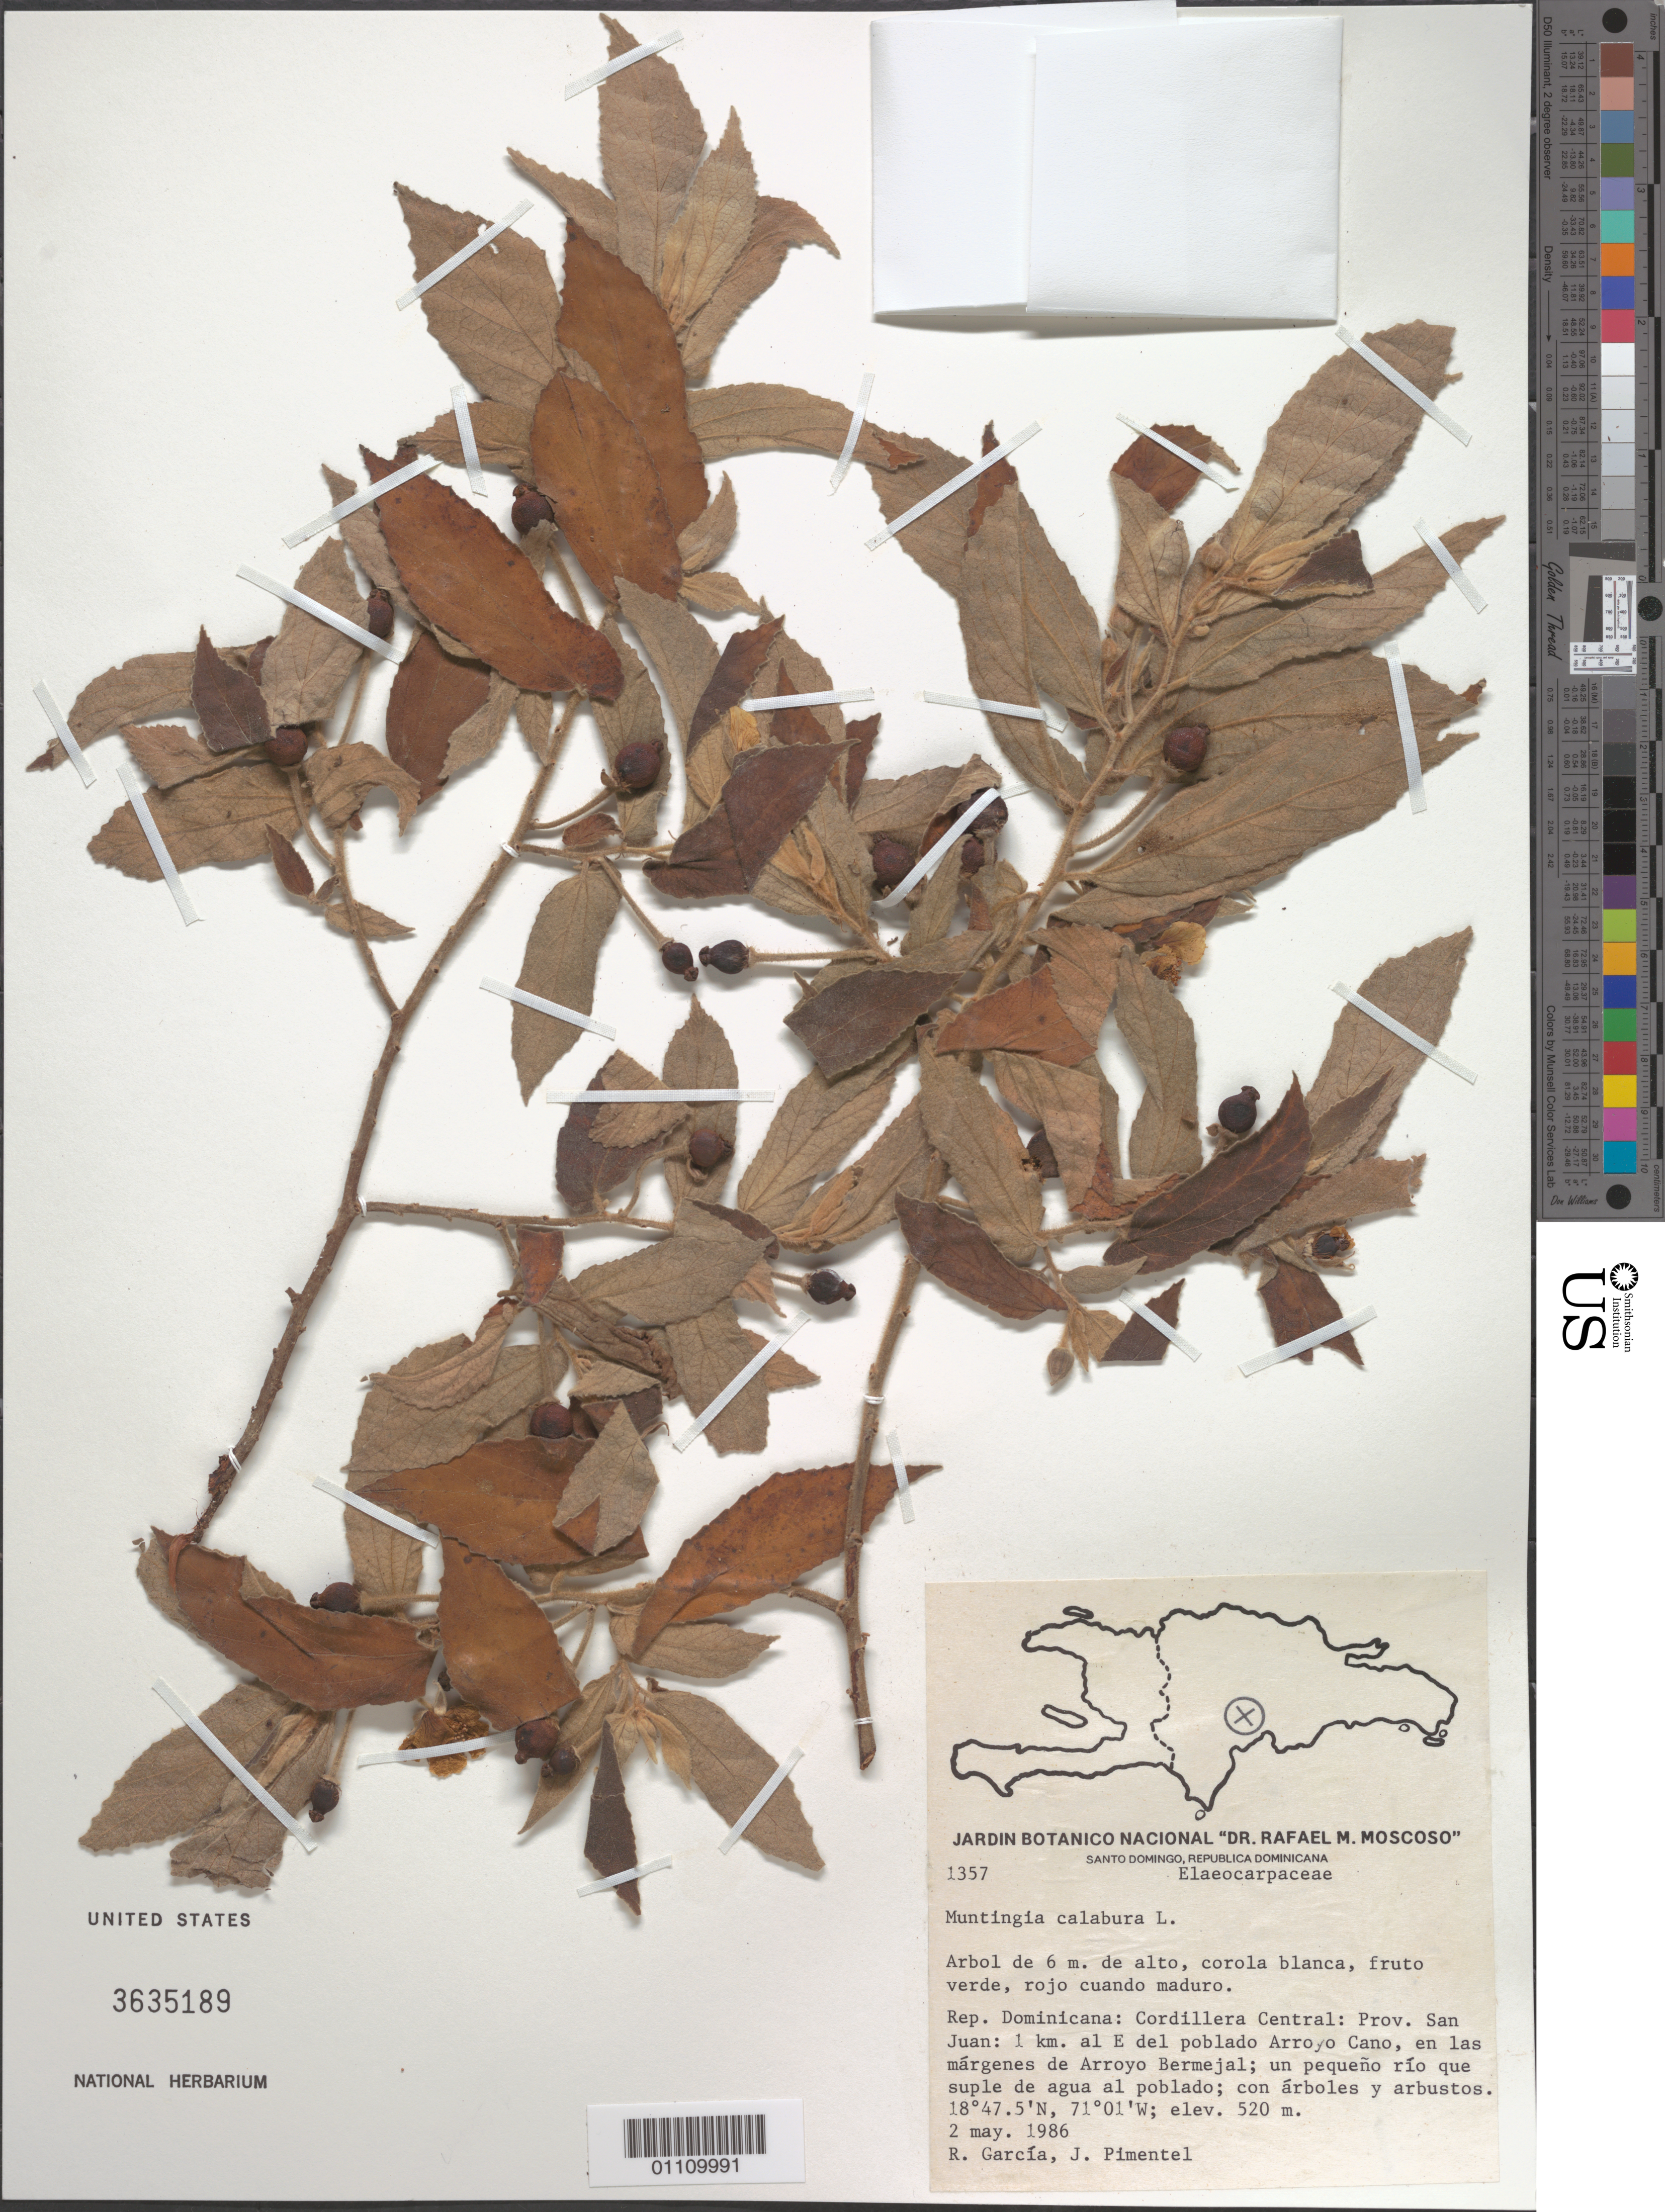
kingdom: Plantae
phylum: Tracheophyta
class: Magnoliopsida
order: Malvales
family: Muntingiaceae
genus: Muntingia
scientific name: Muntingia calabura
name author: L.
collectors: R. G. García & J. Pimentel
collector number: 1357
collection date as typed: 02 May 1986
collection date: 1986-05-02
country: Dominican Republic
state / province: San Juan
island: Hispaniola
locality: Cordillera Central, 1 km al E del poblado Arroyo Cano, en las márgenes de Arroyo Bermejal, un pequeño río que suple de agua al poblado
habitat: Con árboles y arbustos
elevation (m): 520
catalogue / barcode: US 3635189